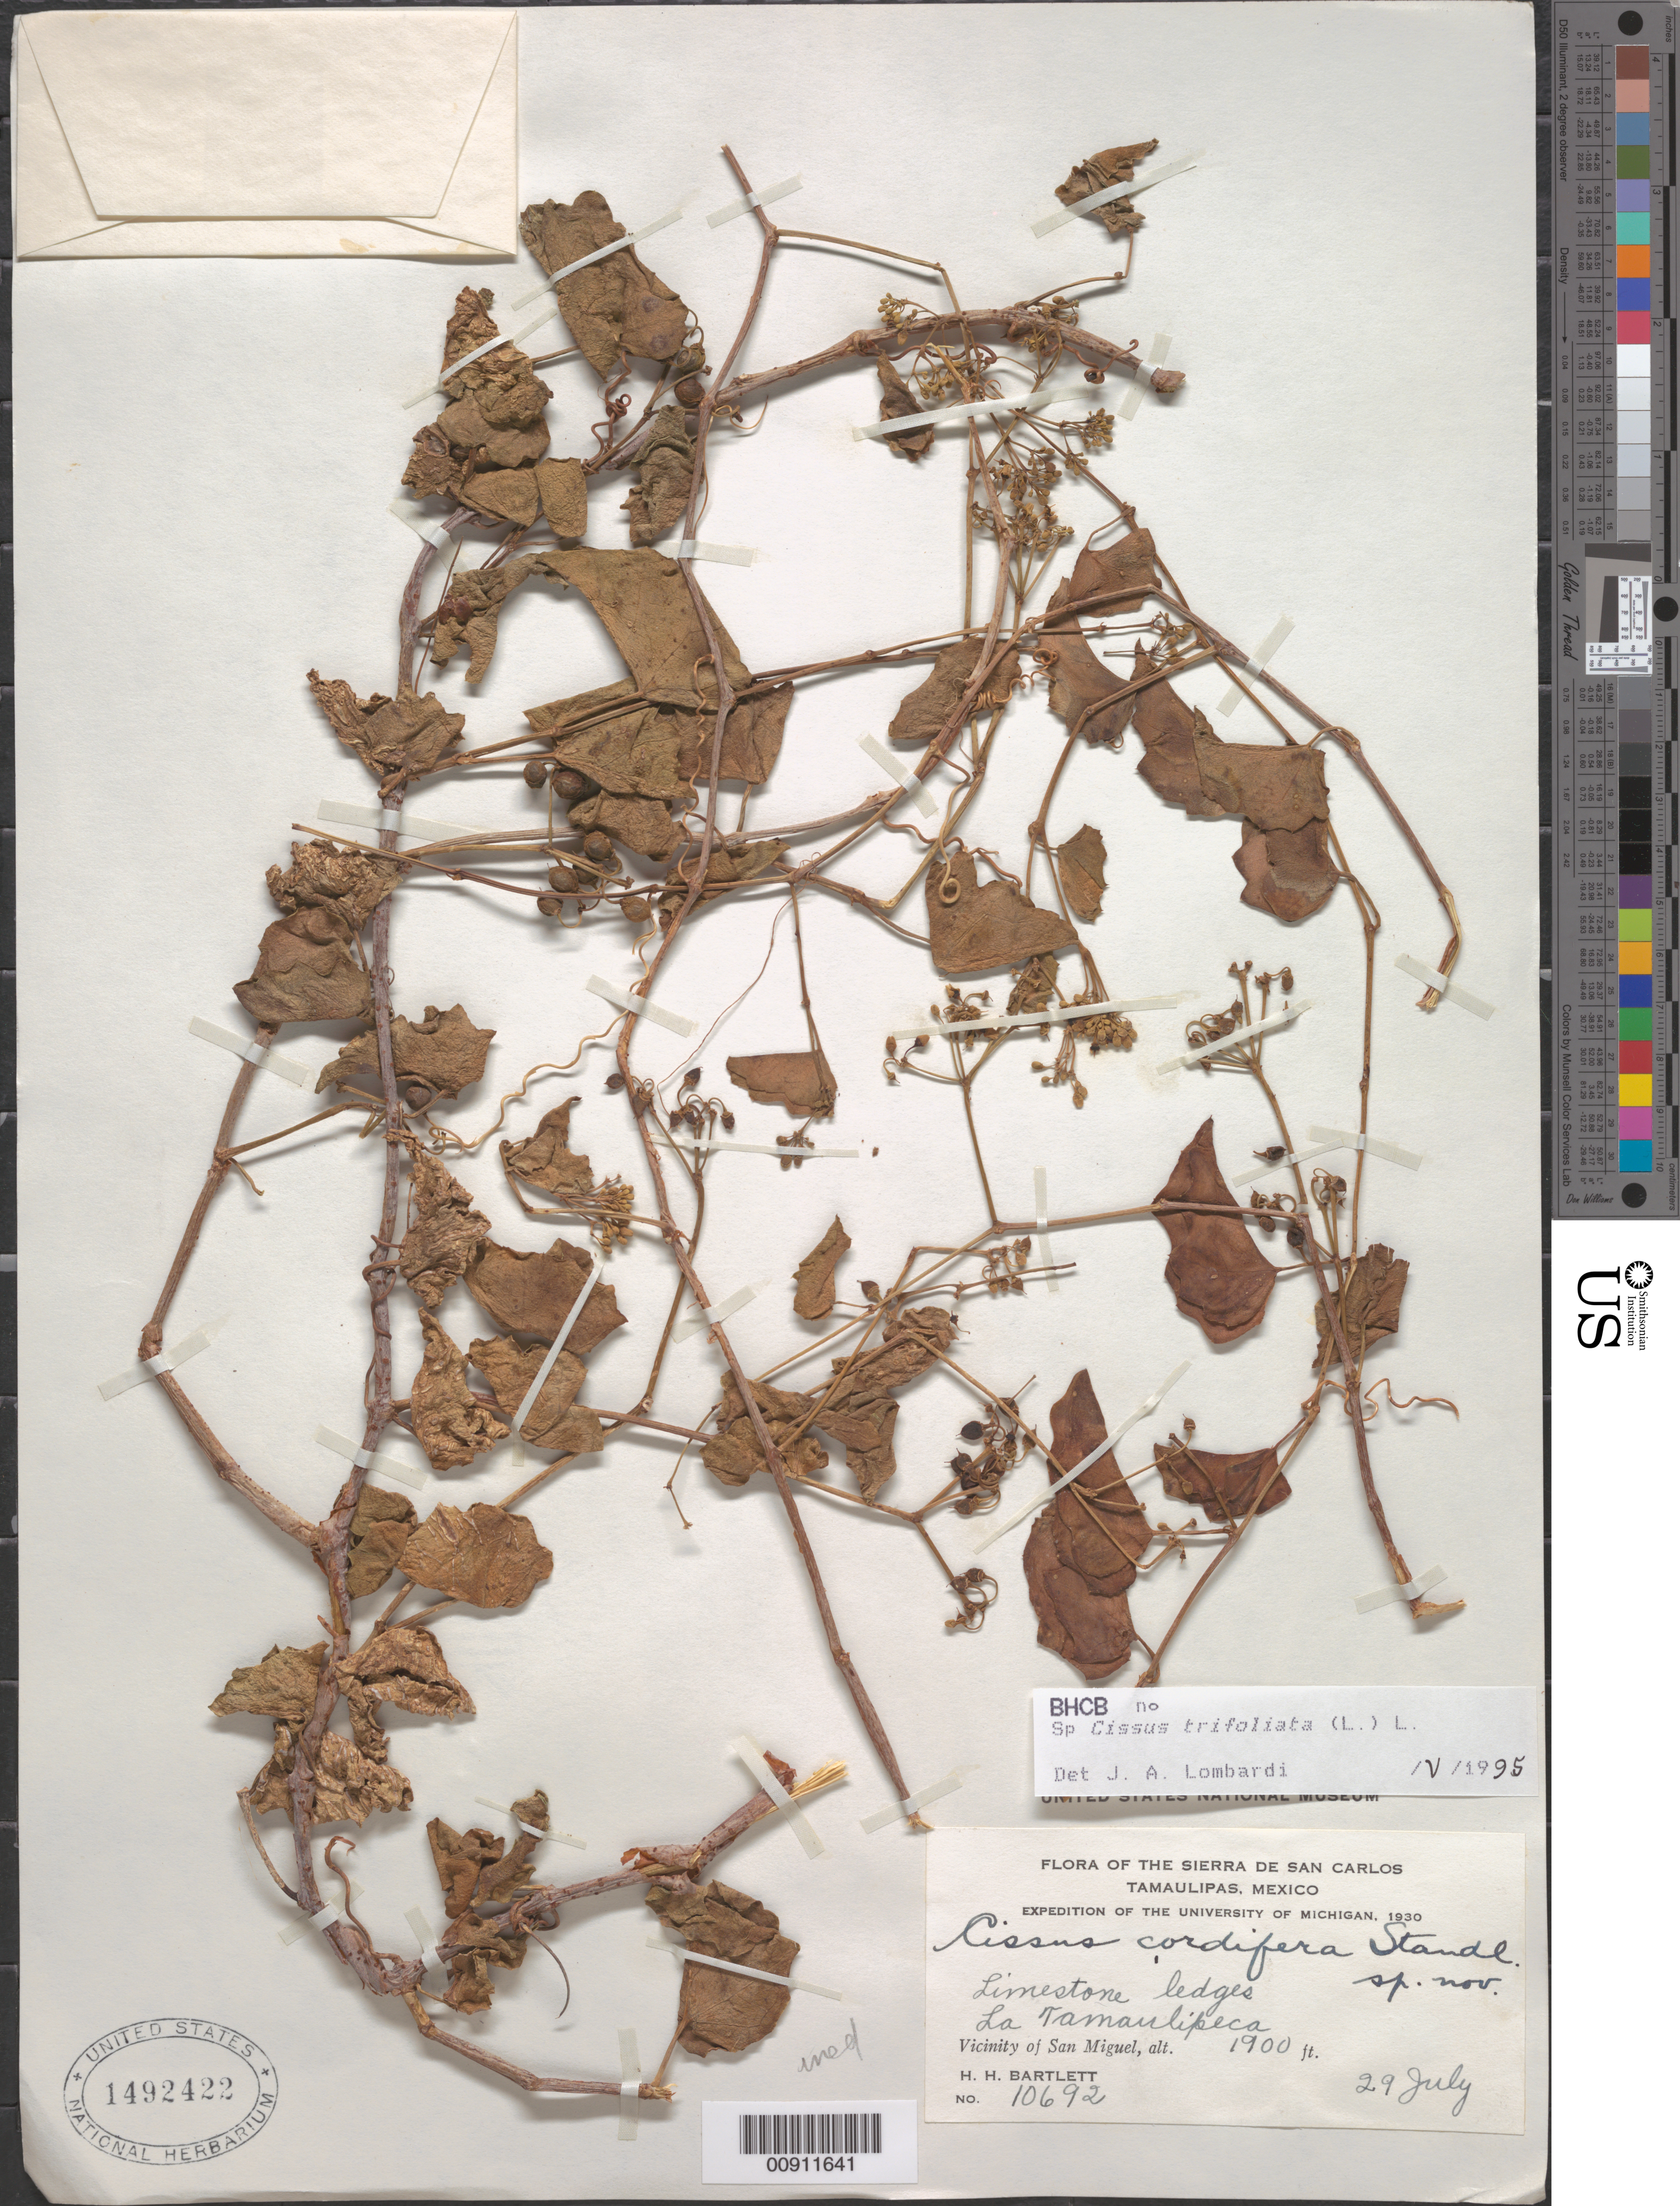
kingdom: Plantae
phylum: Tracheophyta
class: Magnoliopsida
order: Vitales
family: Vitaceae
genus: Cissus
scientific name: Cissus trifoliata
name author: (L.) L.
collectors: H. H. Bartlett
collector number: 10692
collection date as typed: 29 Jul 1930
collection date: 1930-07-29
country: Mexico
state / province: Tamaulipas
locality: La Tamaulipeca. Vicinity of San Miguel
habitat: Limestone ledges.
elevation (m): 579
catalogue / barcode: US 1492422